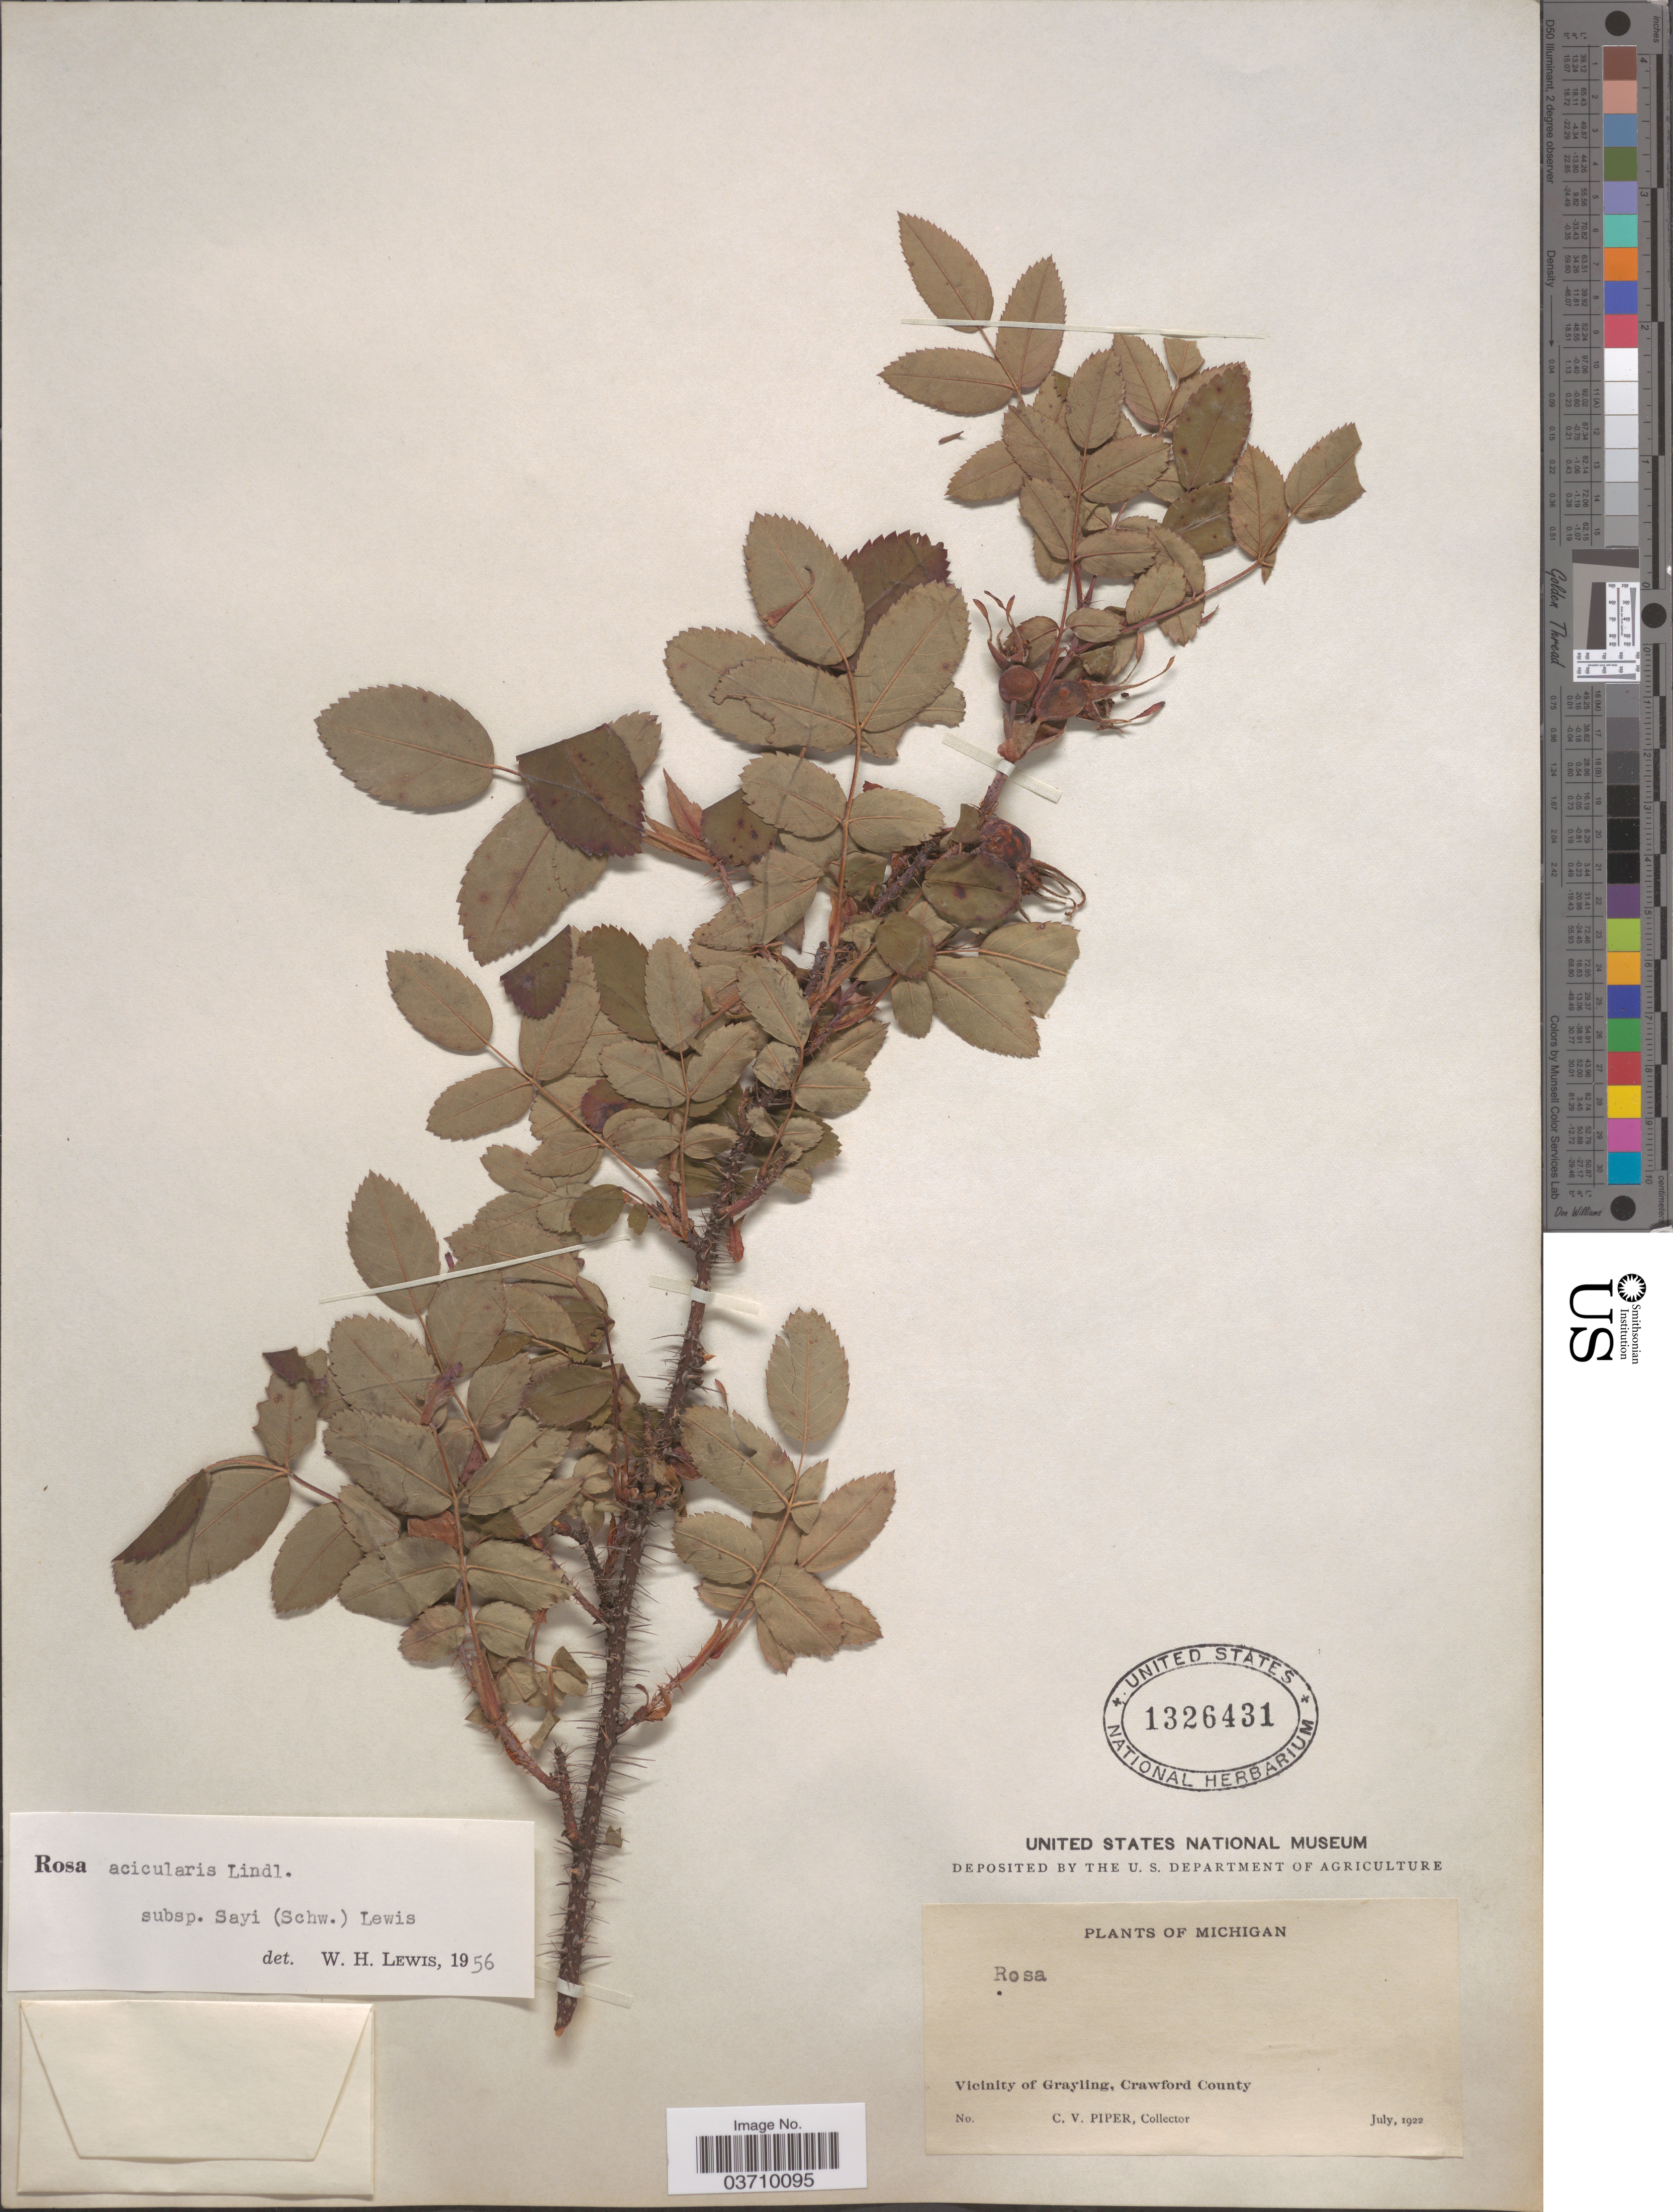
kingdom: Plantae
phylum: Tracheophyta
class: Magnoliopsida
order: Rosales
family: Rosaceae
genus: Rosa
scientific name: Rosa acicularis var. sayi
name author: (Schwein.) Rehder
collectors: C. V. Piper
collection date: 1922-07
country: United States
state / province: Michigan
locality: Vicinity of Grayling, Crawford County.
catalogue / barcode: US 1326431